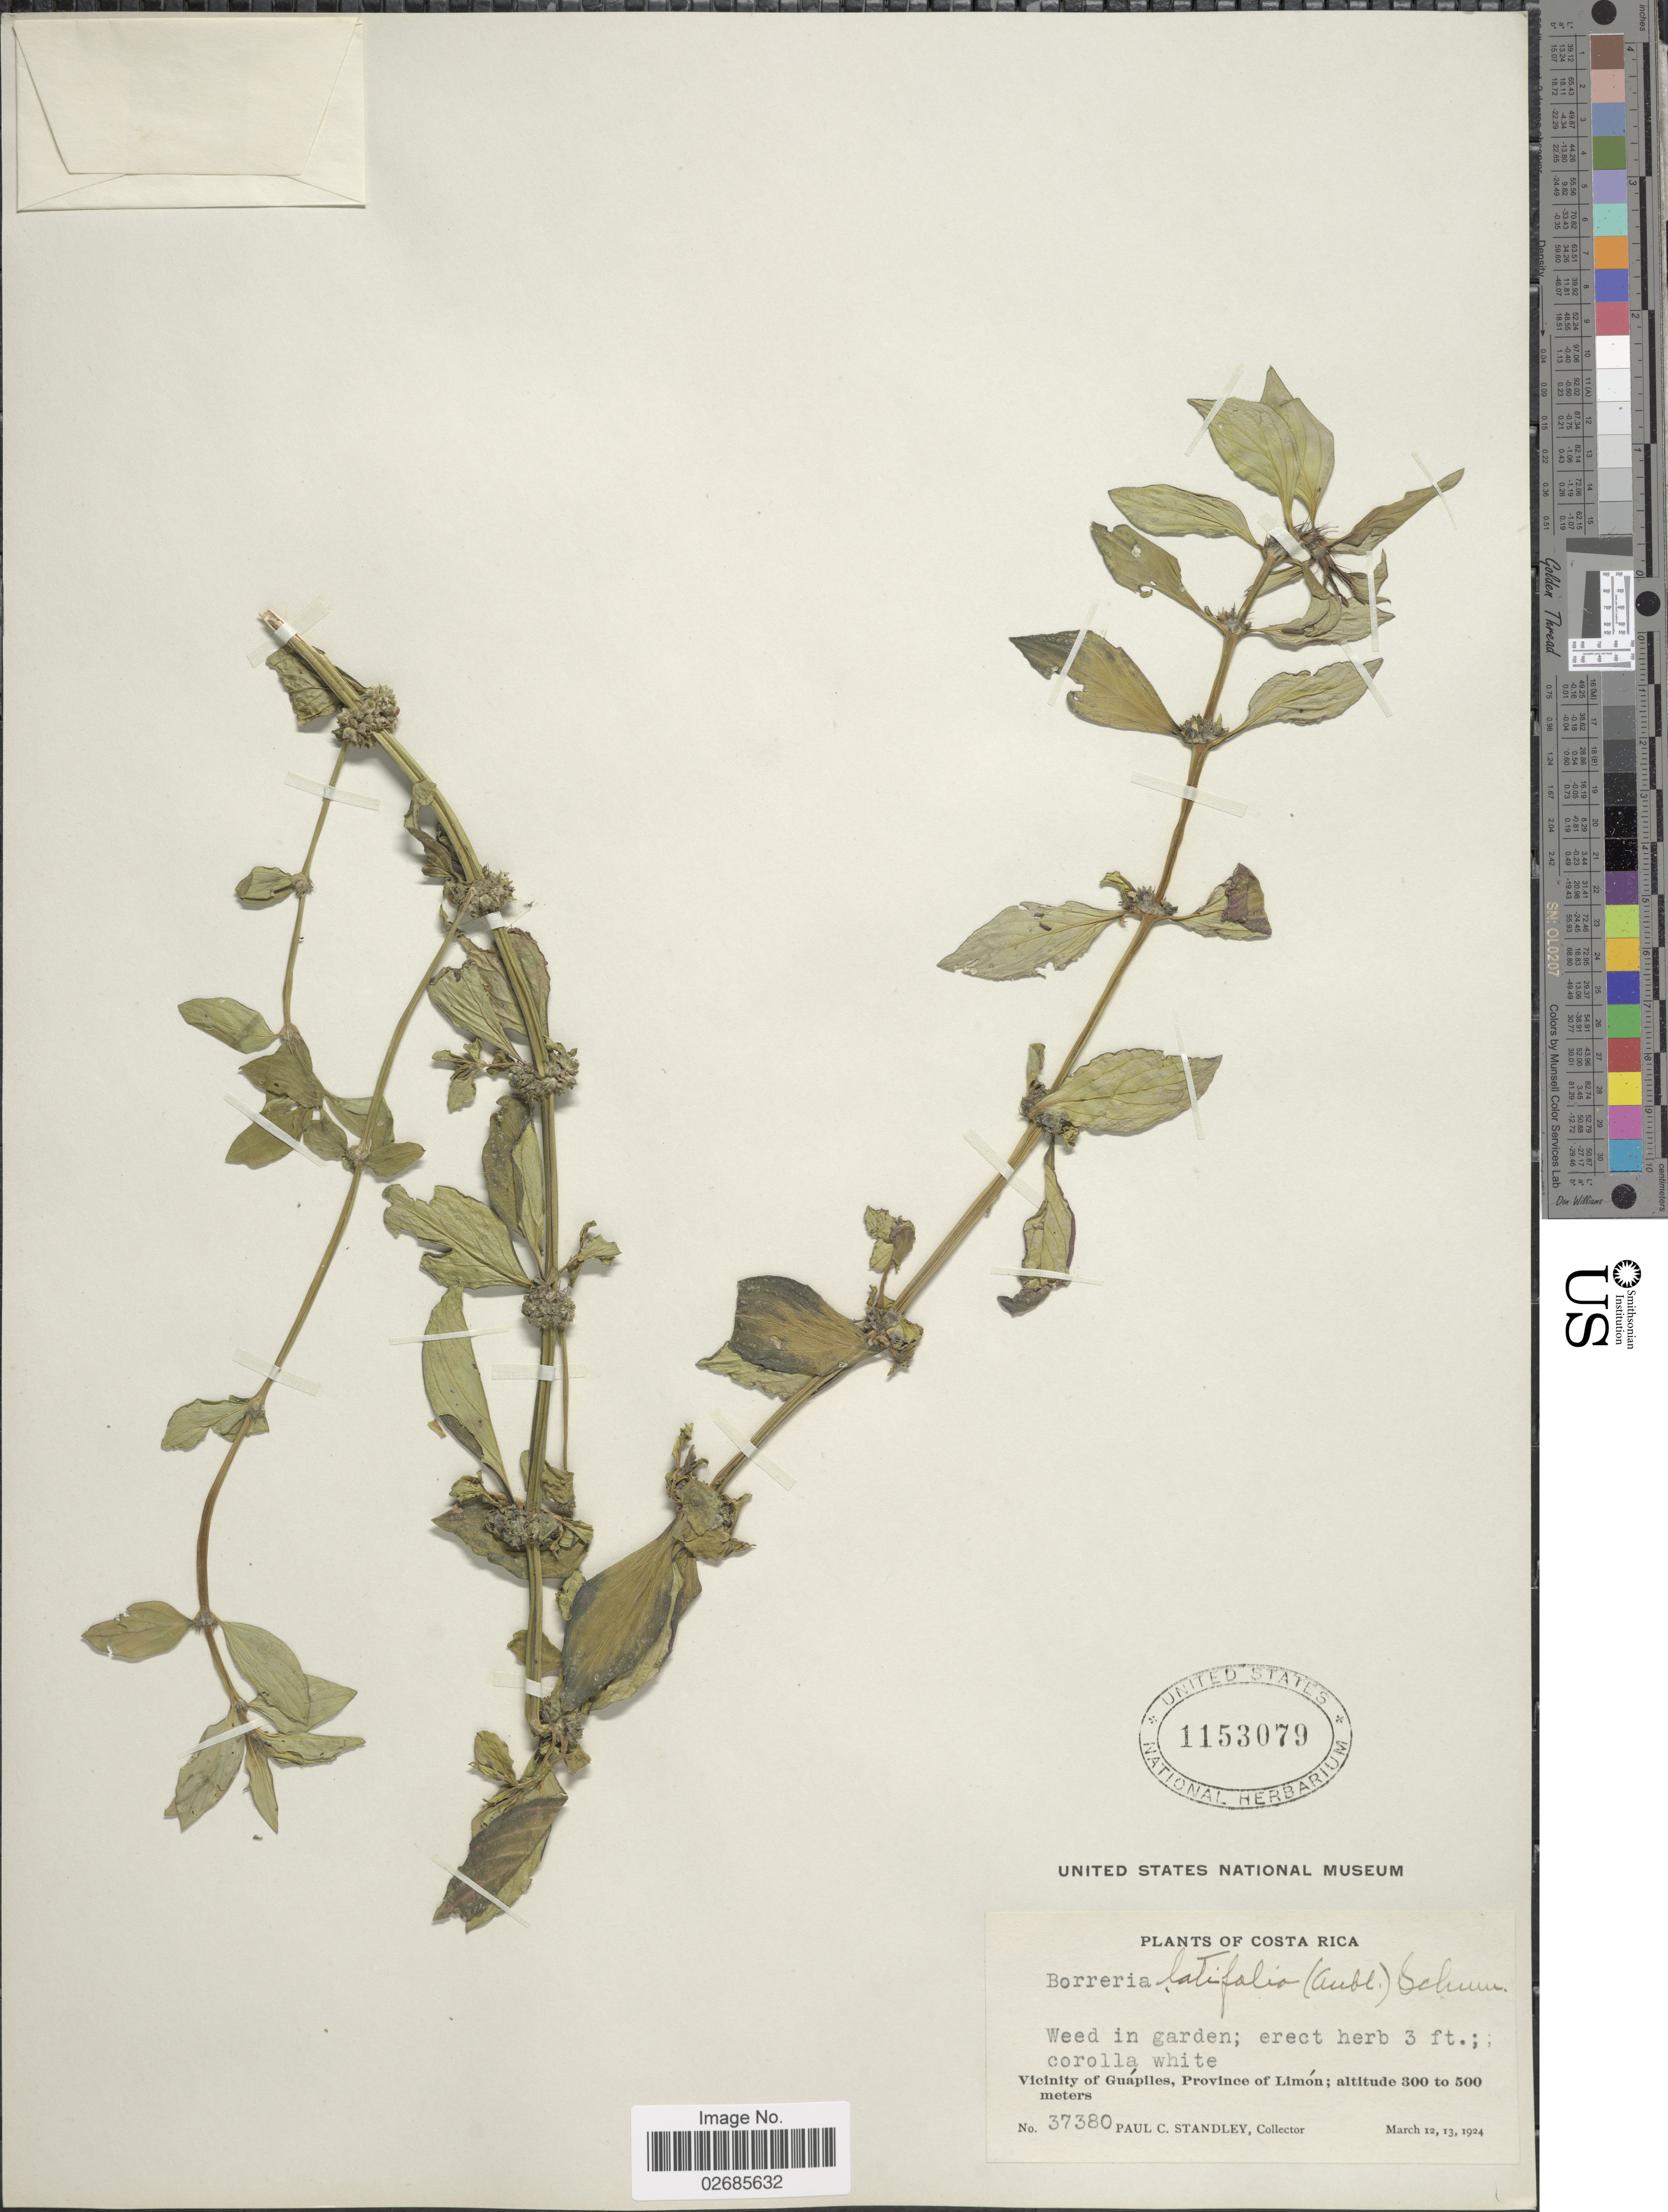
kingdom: Plantae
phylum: Tracheophyta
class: Magnoliopsida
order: Gentianales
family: Rubiaceae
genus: Borreria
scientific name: Borreria latifolia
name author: (Aubl.) K. Schum.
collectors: P. C. Standley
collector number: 37380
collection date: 1924-03-12/1924-03-13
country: Costa Rica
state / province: Limón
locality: Weed in garden, Vicinity of Guápiles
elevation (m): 300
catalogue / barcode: US 1153079